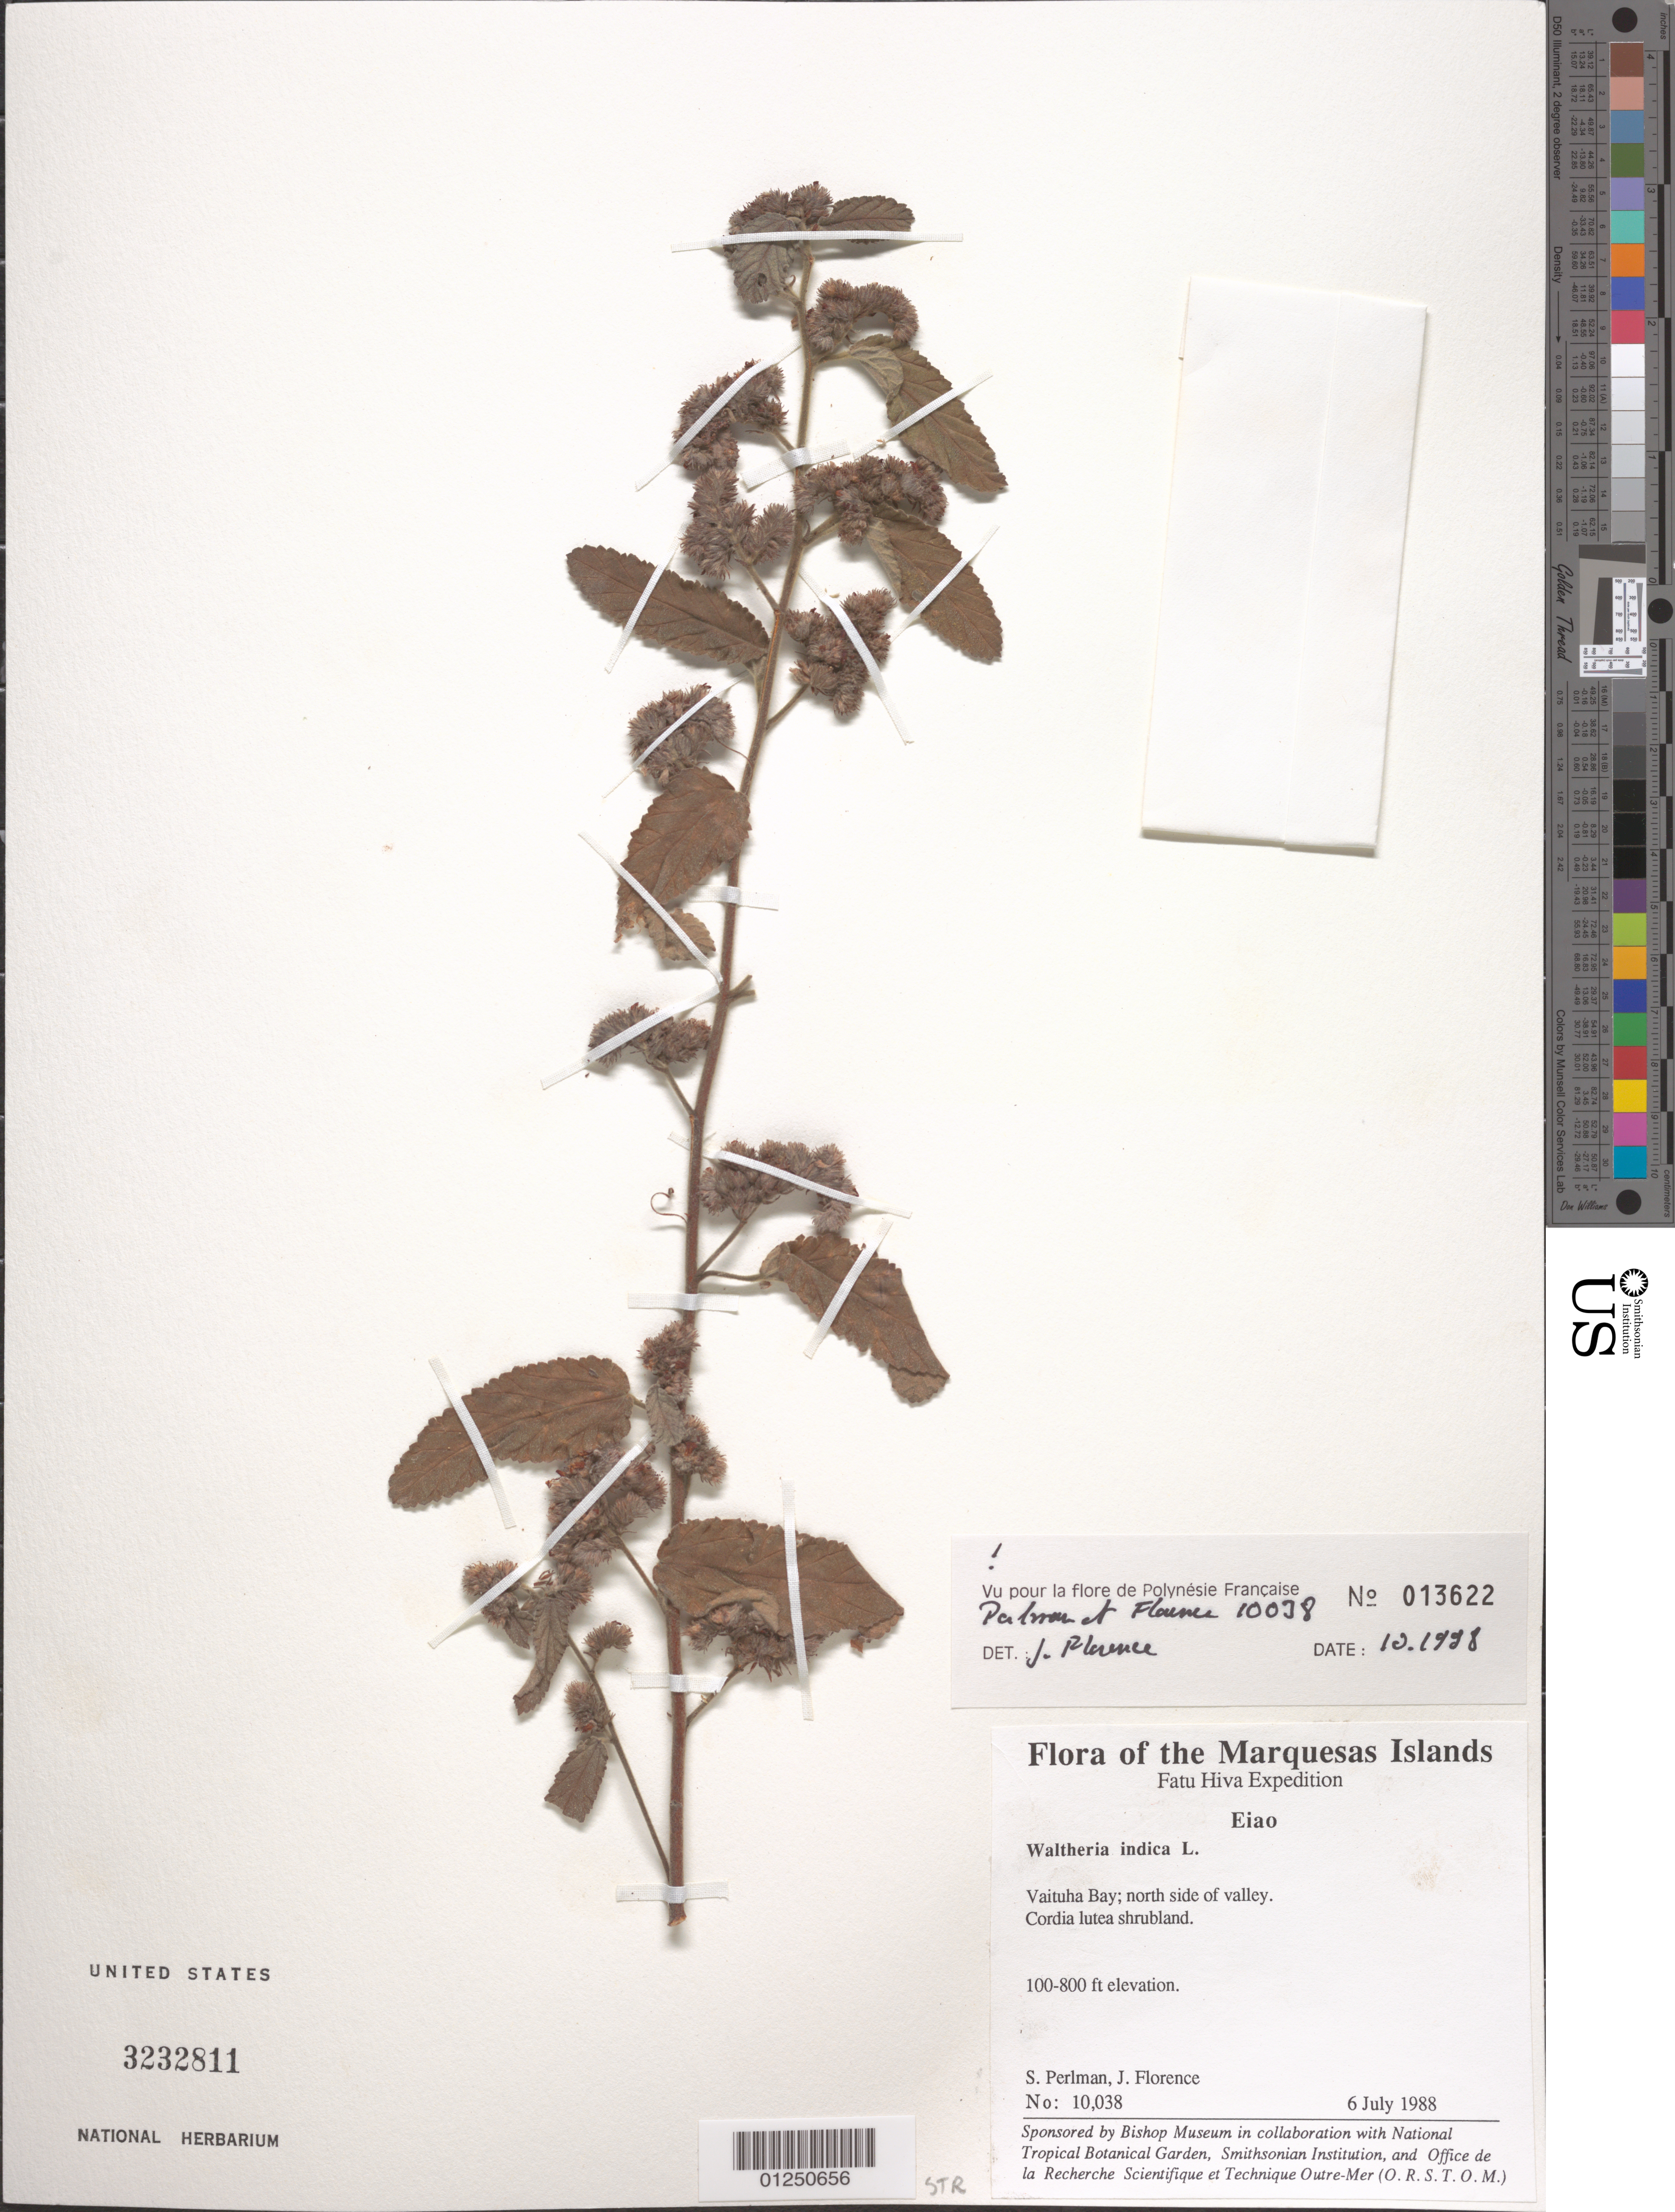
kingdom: Plantae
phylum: Tracheophyta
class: Magnoliopsida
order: Malvales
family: Malvaceae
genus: Waltheria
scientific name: Waltheria indica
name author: L.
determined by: Florence, J.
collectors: S. P. Perlman & J. Florence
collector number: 10038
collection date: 1988-07-06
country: French Polynesia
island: Eiao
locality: Vaituha Bay, N side of valley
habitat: Cordia lutea shrubland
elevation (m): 31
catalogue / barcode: US 3232811